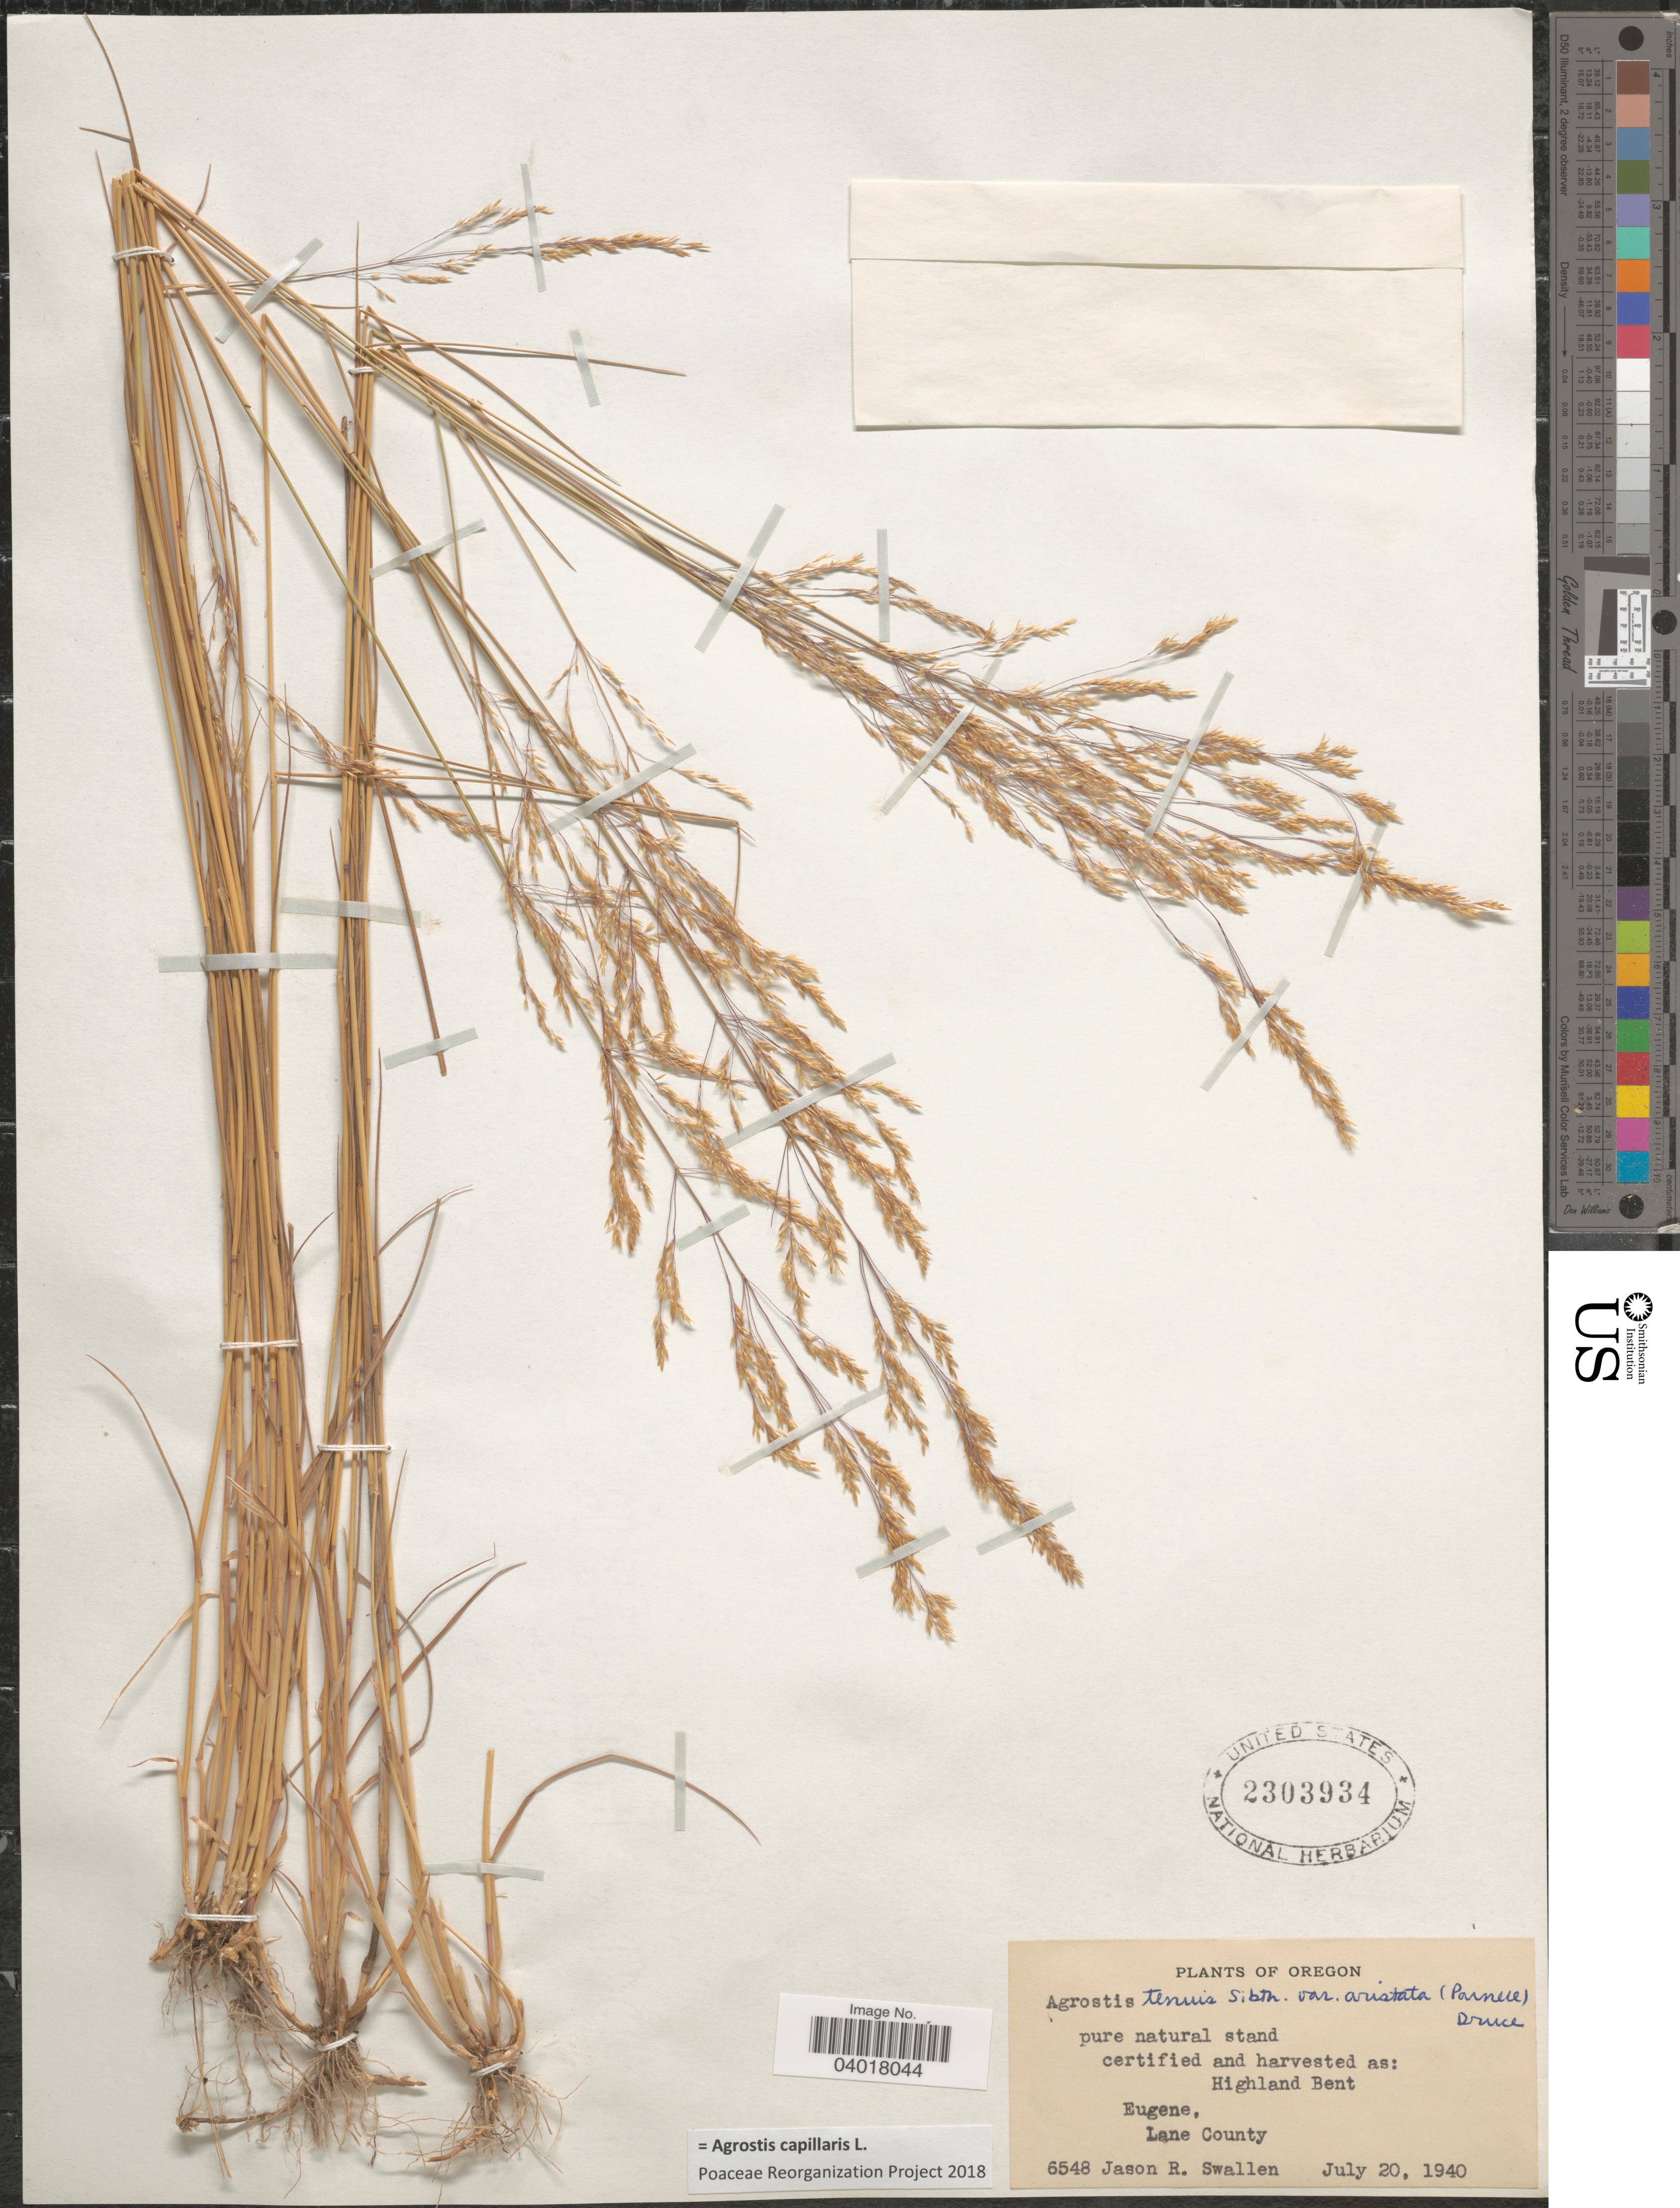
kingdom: Plantae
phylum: Tracheophyta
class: Liliopsida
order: Poales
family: Poaceae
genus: Agrostis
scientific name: Agrostis capillaris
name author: L.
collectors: J. R. Swallen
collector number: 6548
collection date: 1940-07-20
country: United States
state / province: Oregon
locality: Eugene, Lane County.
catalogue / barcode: US 2303934